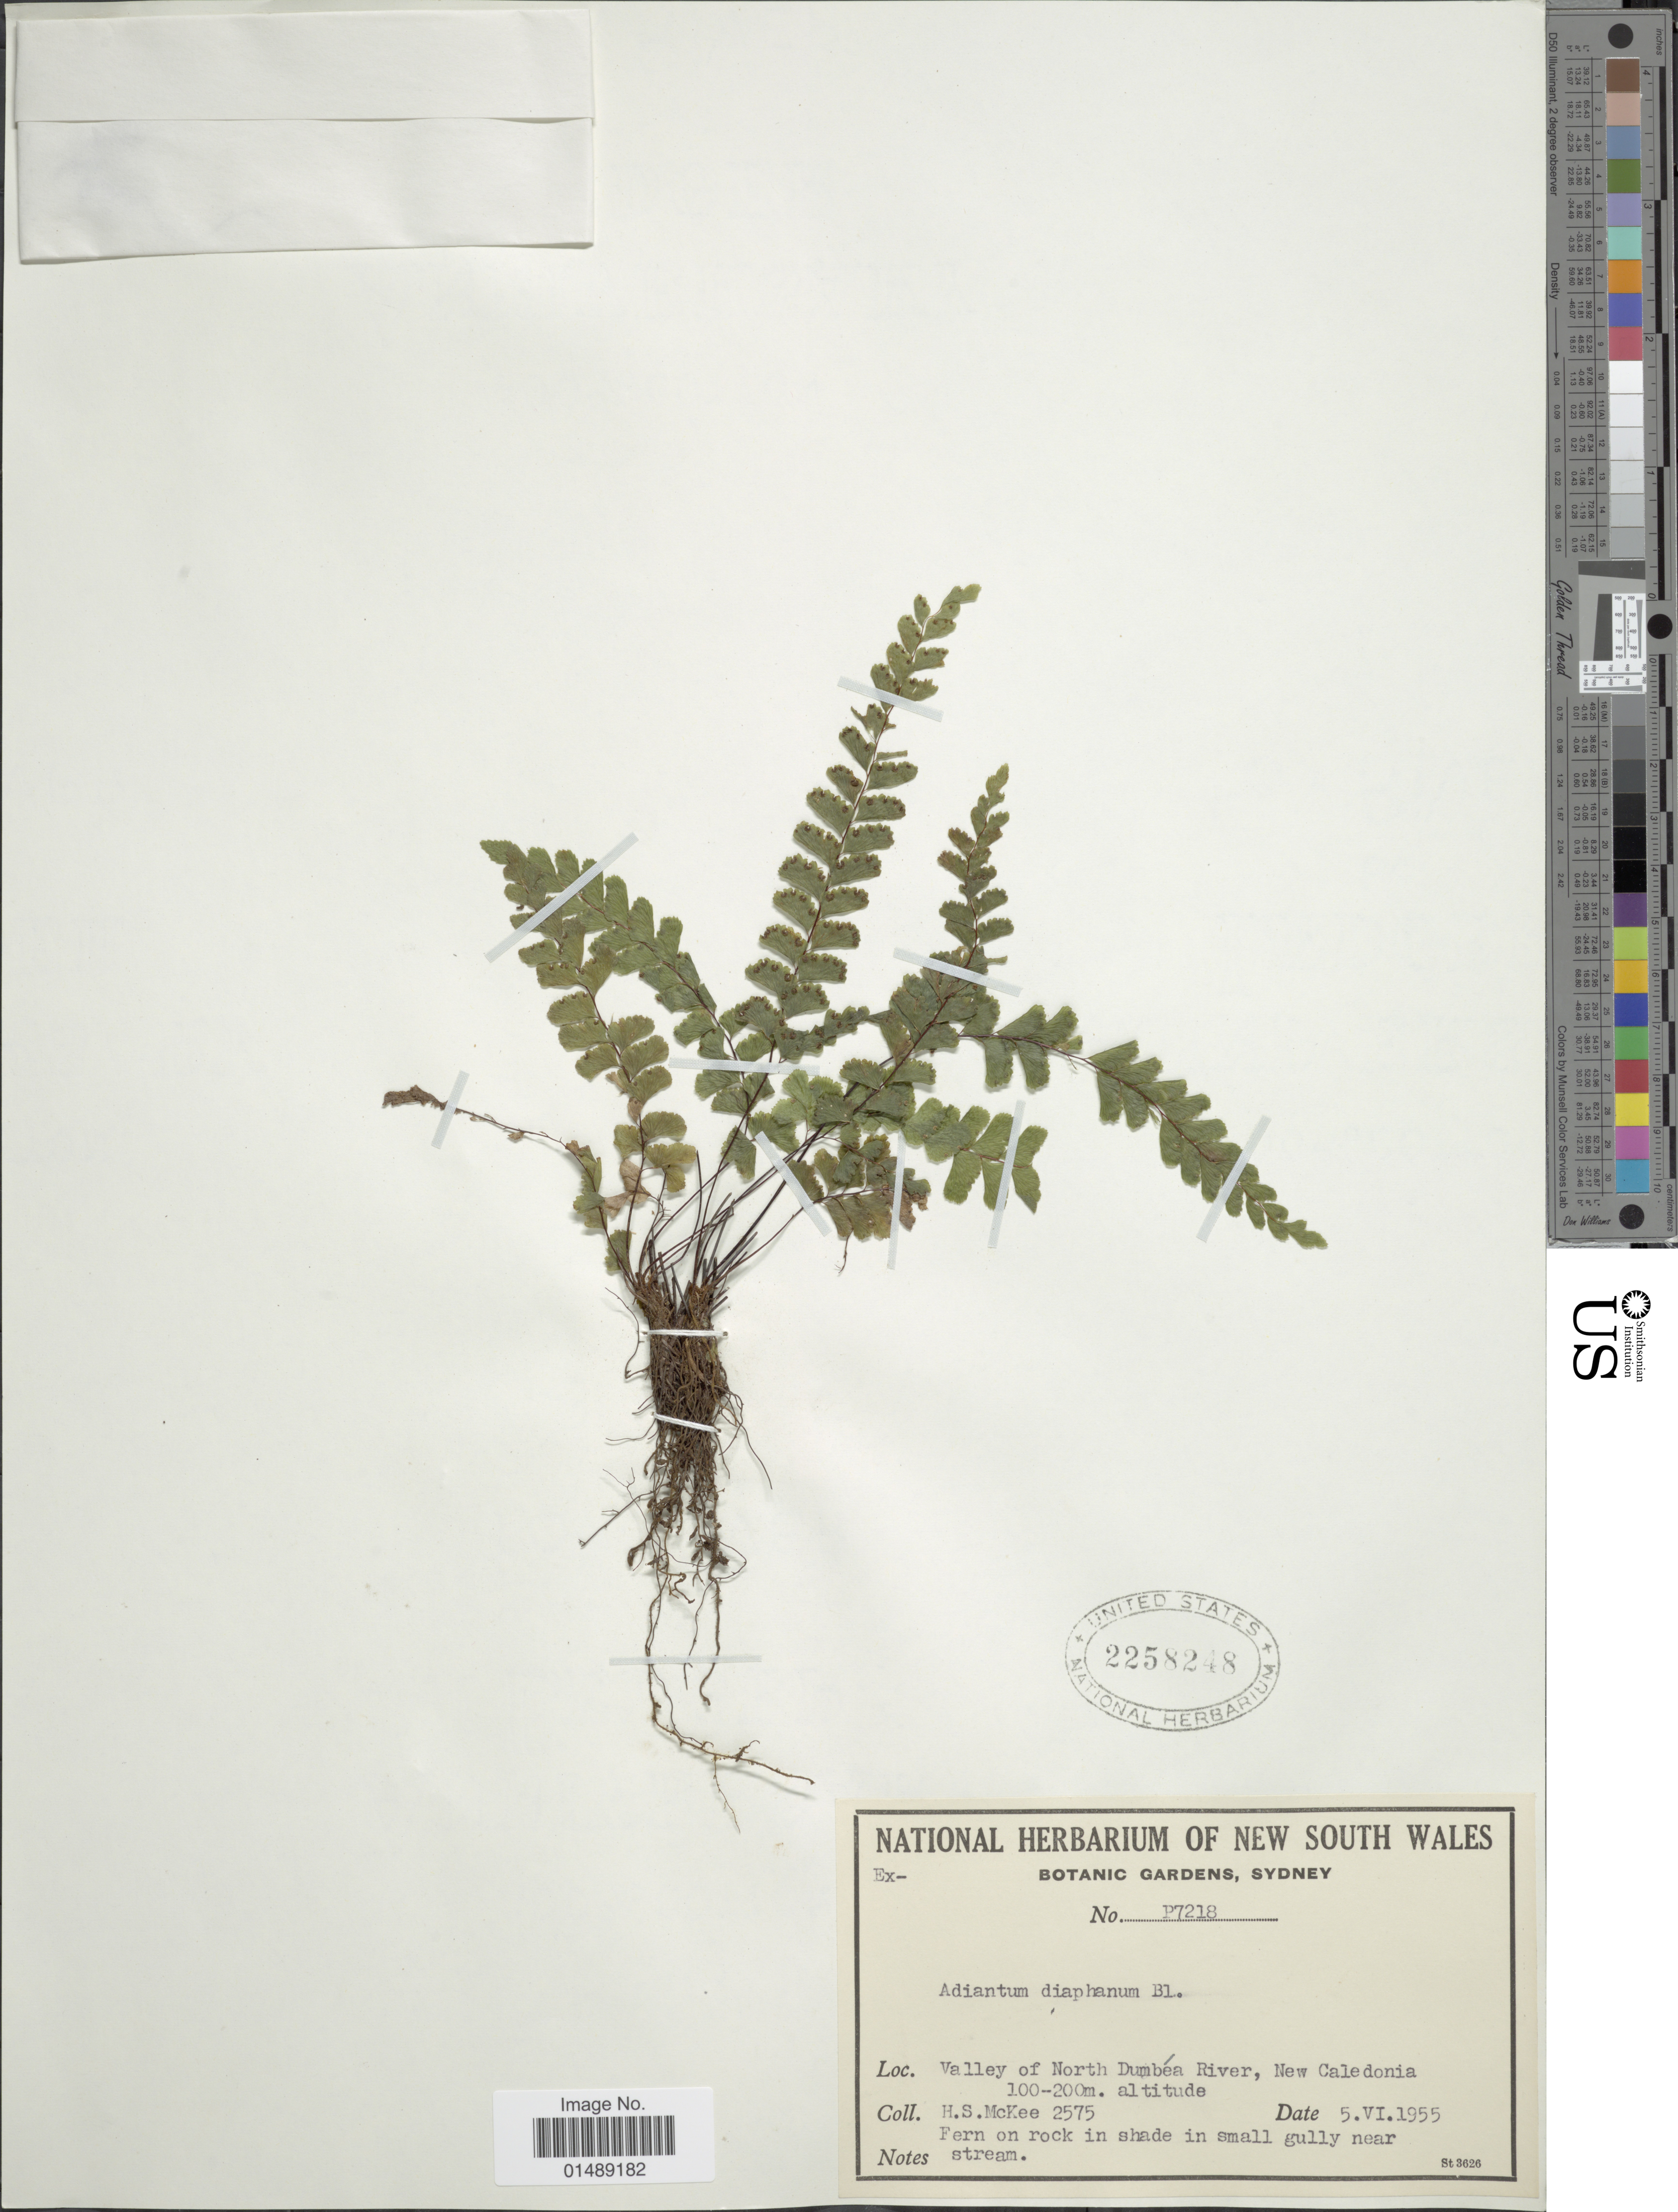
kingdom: Plantae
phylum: Tracheophyta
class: Polypodiopsida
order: Polypodiales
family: Pteridaceae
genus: Adiantum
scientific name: Adiantum diaphanum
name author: Blume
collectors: H. S. McKee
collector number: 2575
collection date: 1955-06-05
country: New Caledonia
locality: Valley of North Dumbea River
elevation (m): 100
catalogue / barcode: US 2258248